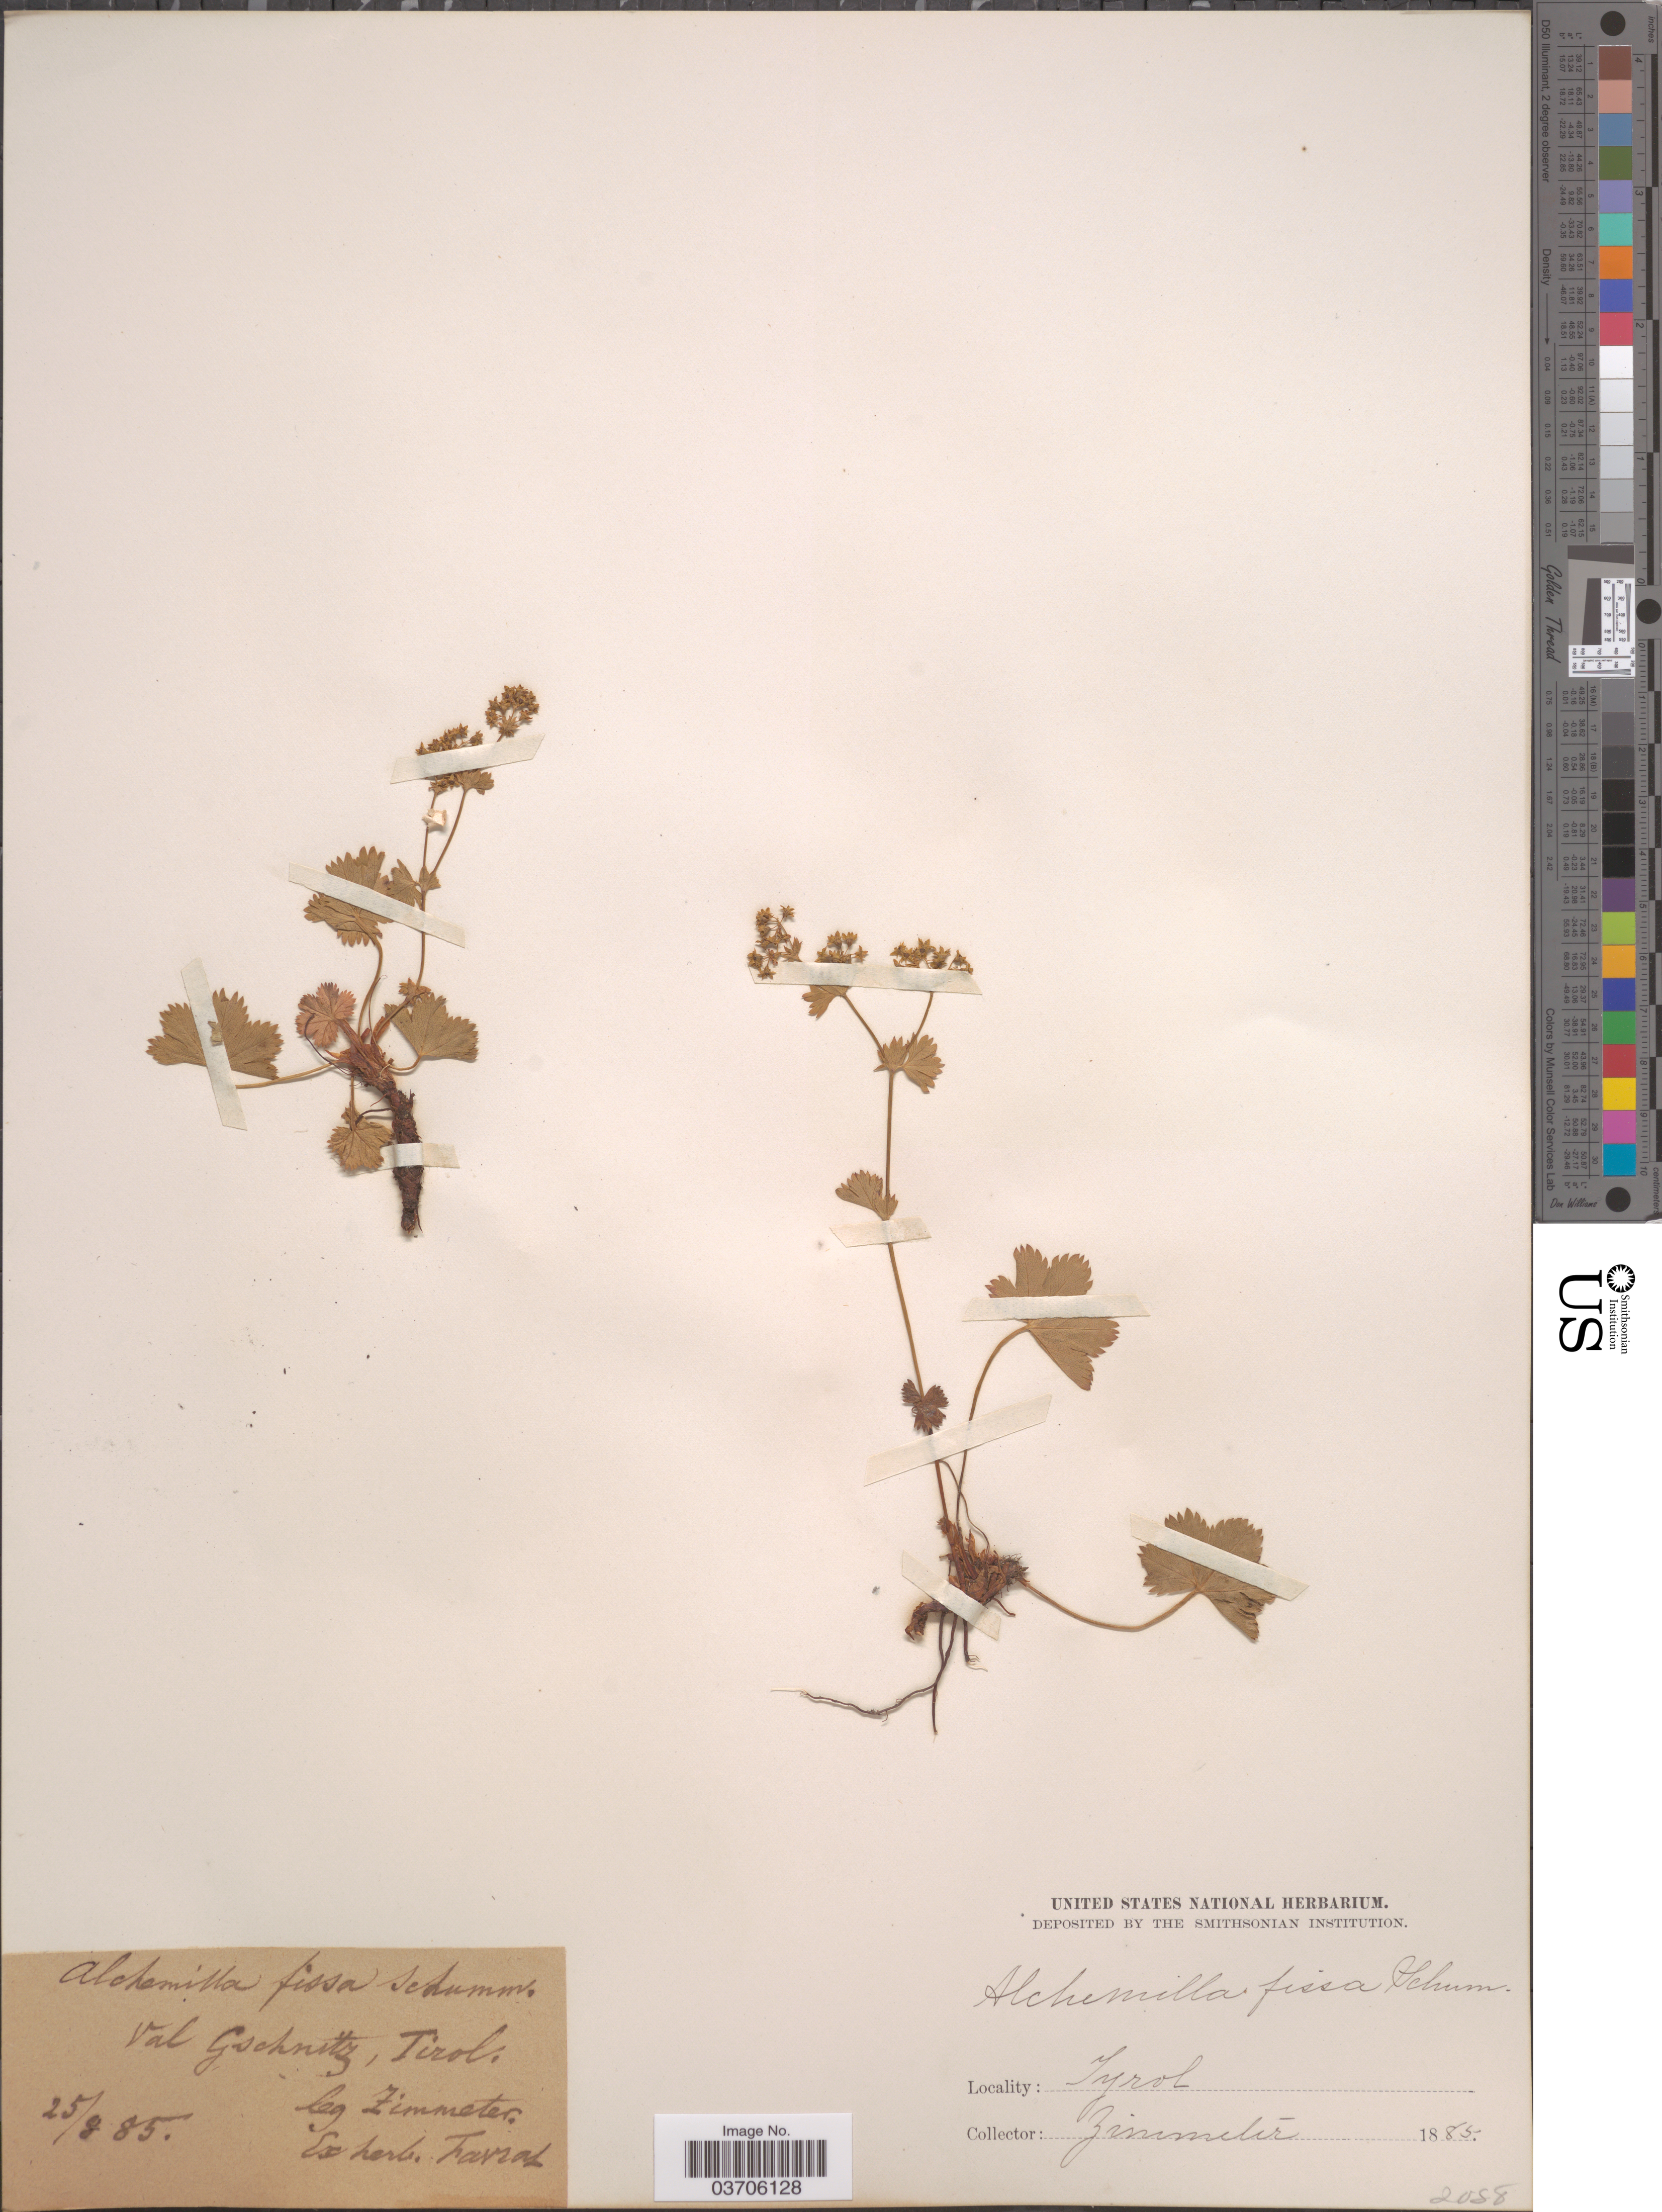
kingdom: Plantae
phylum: Tracheophyta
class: Magnoliopsida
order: Rosales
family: Rosaceae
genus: Alchemilla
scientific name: Alchemilla fissa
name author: Schum. ex Sturm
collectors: A. Zimmeter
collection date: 1885-08-25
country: Austria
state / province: Tirol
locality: Val Gschnitz, Tirol.